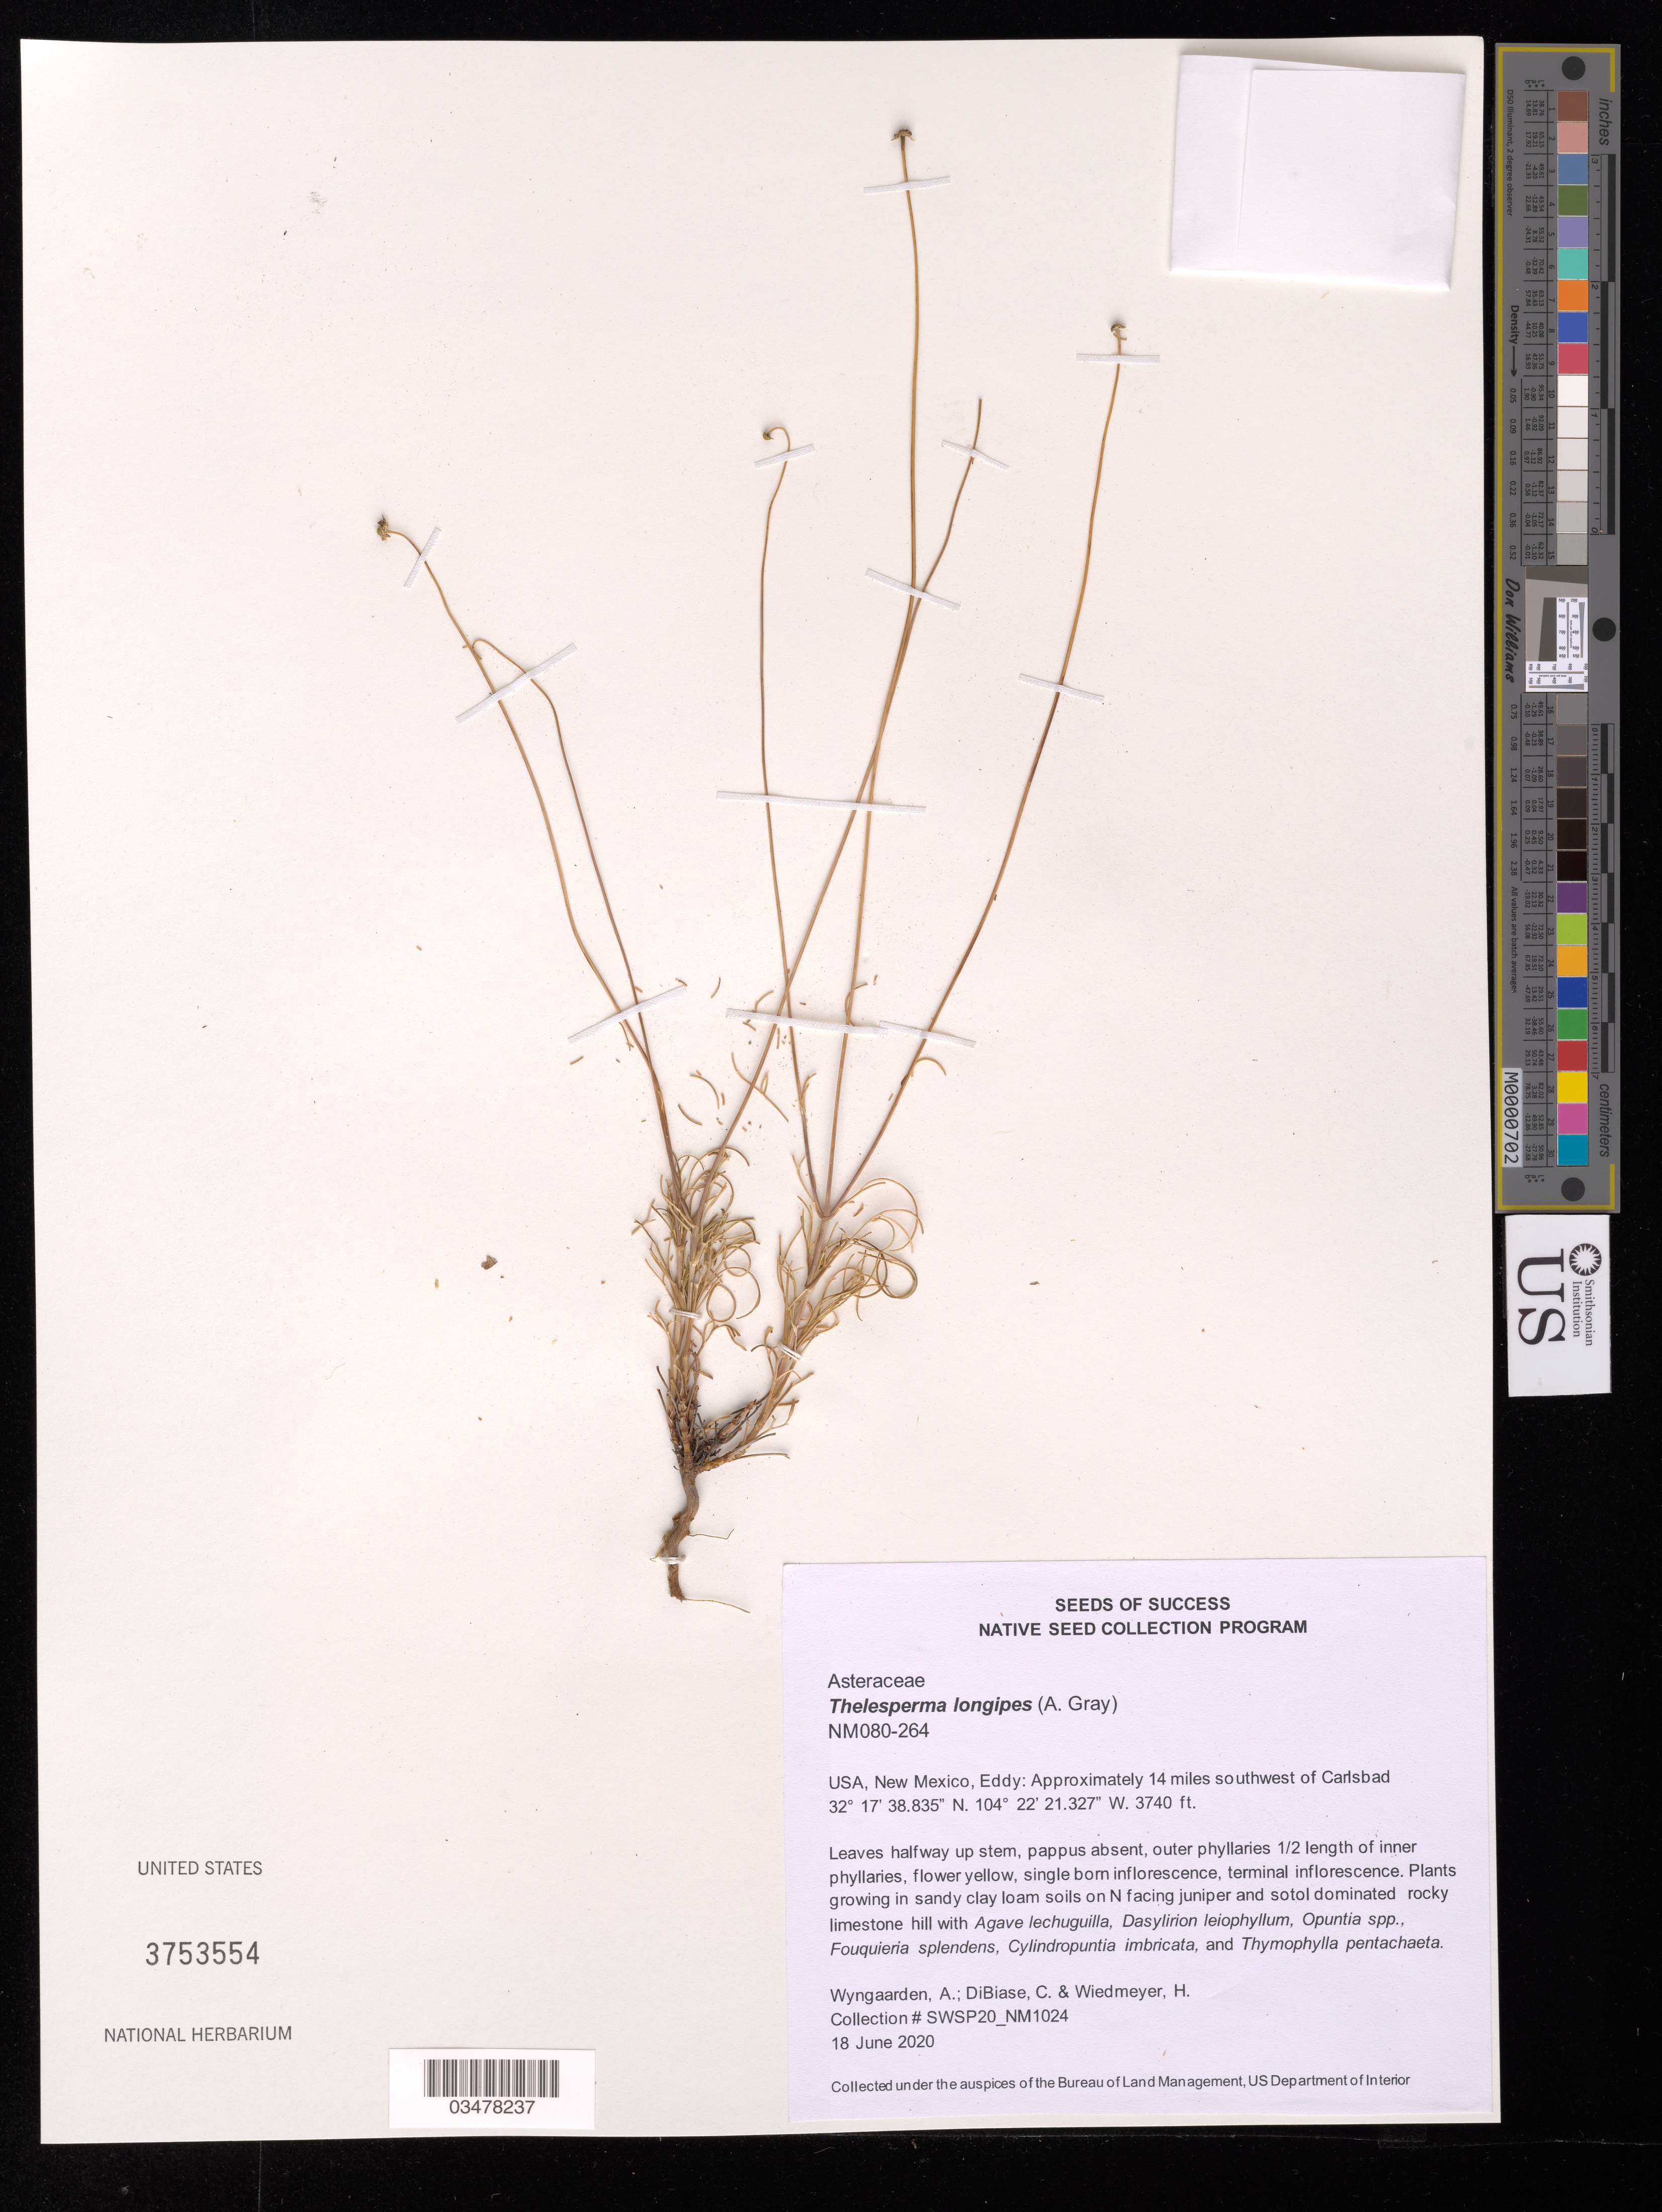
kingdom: Plantae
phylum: Tracheophyta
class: Magnoliopsida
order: Asterales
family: Asteraceae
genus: Thelesperma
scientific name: Thelesperma longipes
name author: A. Gray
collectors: A. Wyngaarden, C. DiBiase & H. Wiedmeyer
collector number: NM080-264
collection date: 2020-06-18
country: United States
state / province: New Mexico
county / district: Eddy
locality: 14 mi. SW of Carlsbad.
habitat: Sandy clay loam soils. Jupiper and sotol dominated rocky limestone hill. With Agave lechuguilla, Dasylirion leiophyllum, Opuntia sp., etc.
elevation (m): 1140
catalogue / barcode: US 3753554